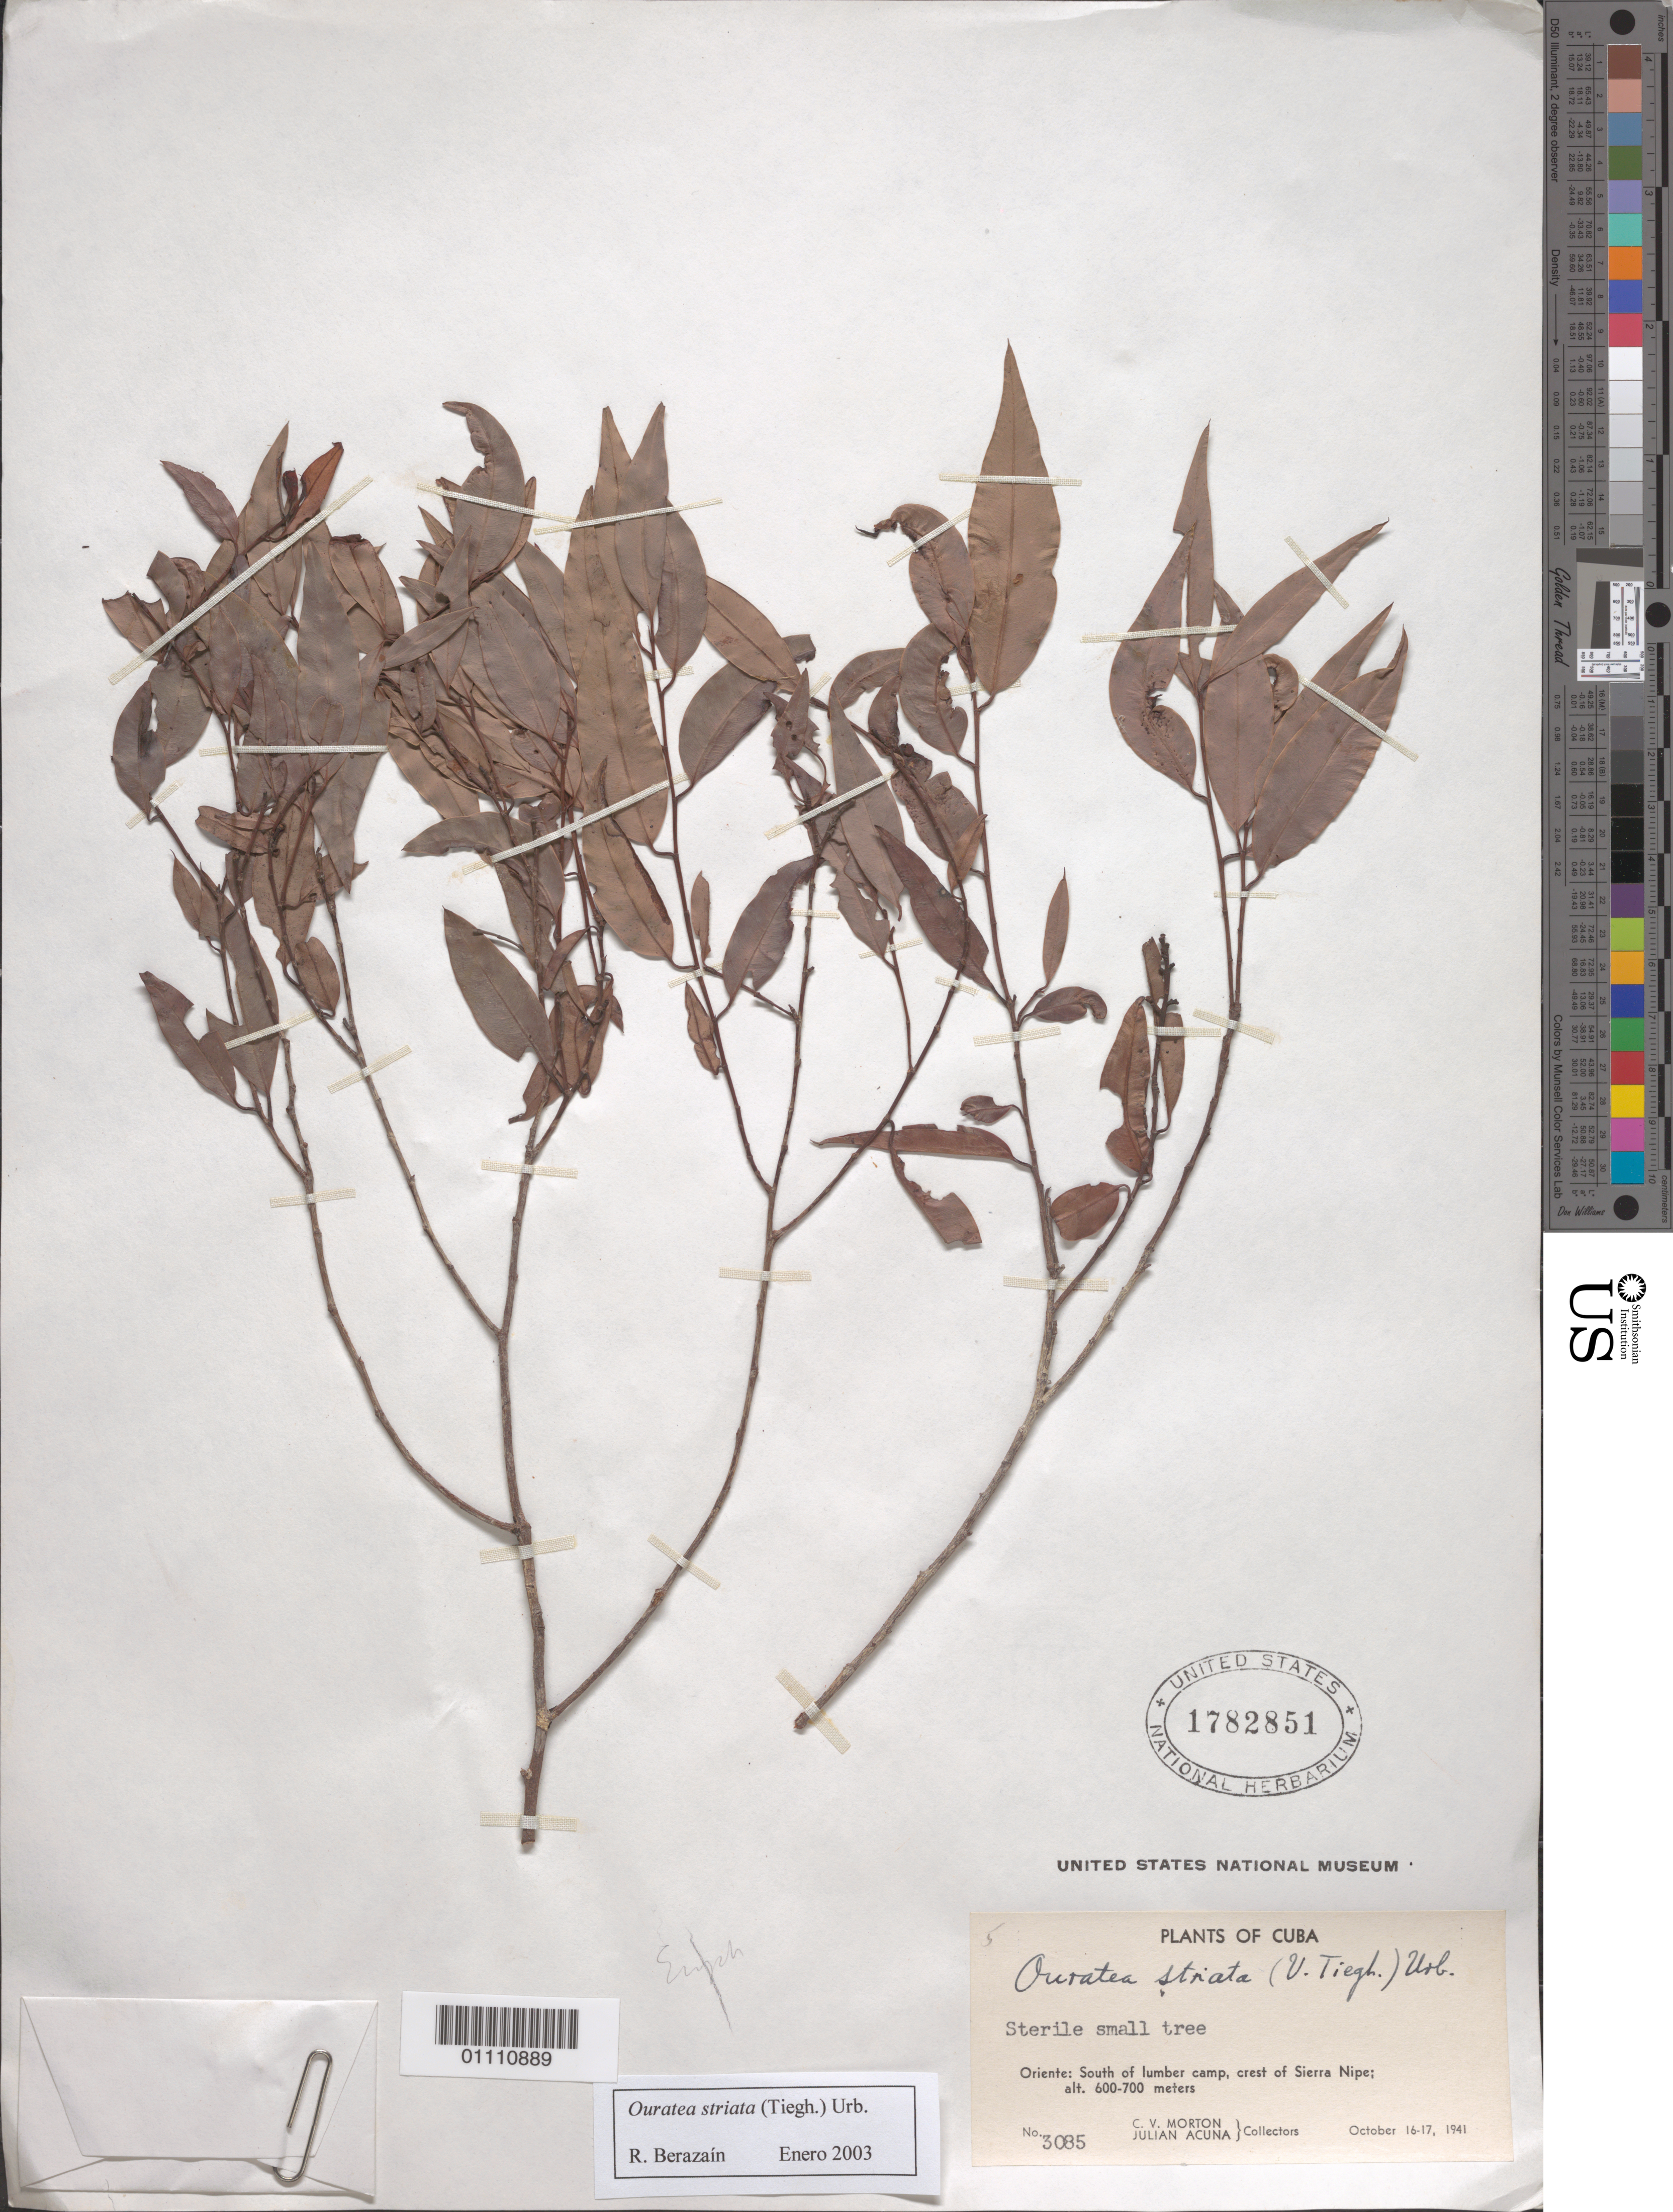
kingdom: Plantae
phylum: Tracheophyta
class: Magnoliopsida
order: Malpighiales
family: Ochnaceae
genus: Ouratea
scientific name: Ouratea striata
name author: (Tiegh.) Urb.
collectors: C. V. Morton & J. Acuña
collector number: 3085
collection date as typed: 16 Oct 1941 to 17 Oct 1941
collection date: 1941-10-16/1941-10-17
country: Cuba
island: Cuba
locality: Oriente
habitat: a bit south of lumber camp, crest of Sierra Nipe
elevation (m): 600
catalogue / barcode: US 1782851